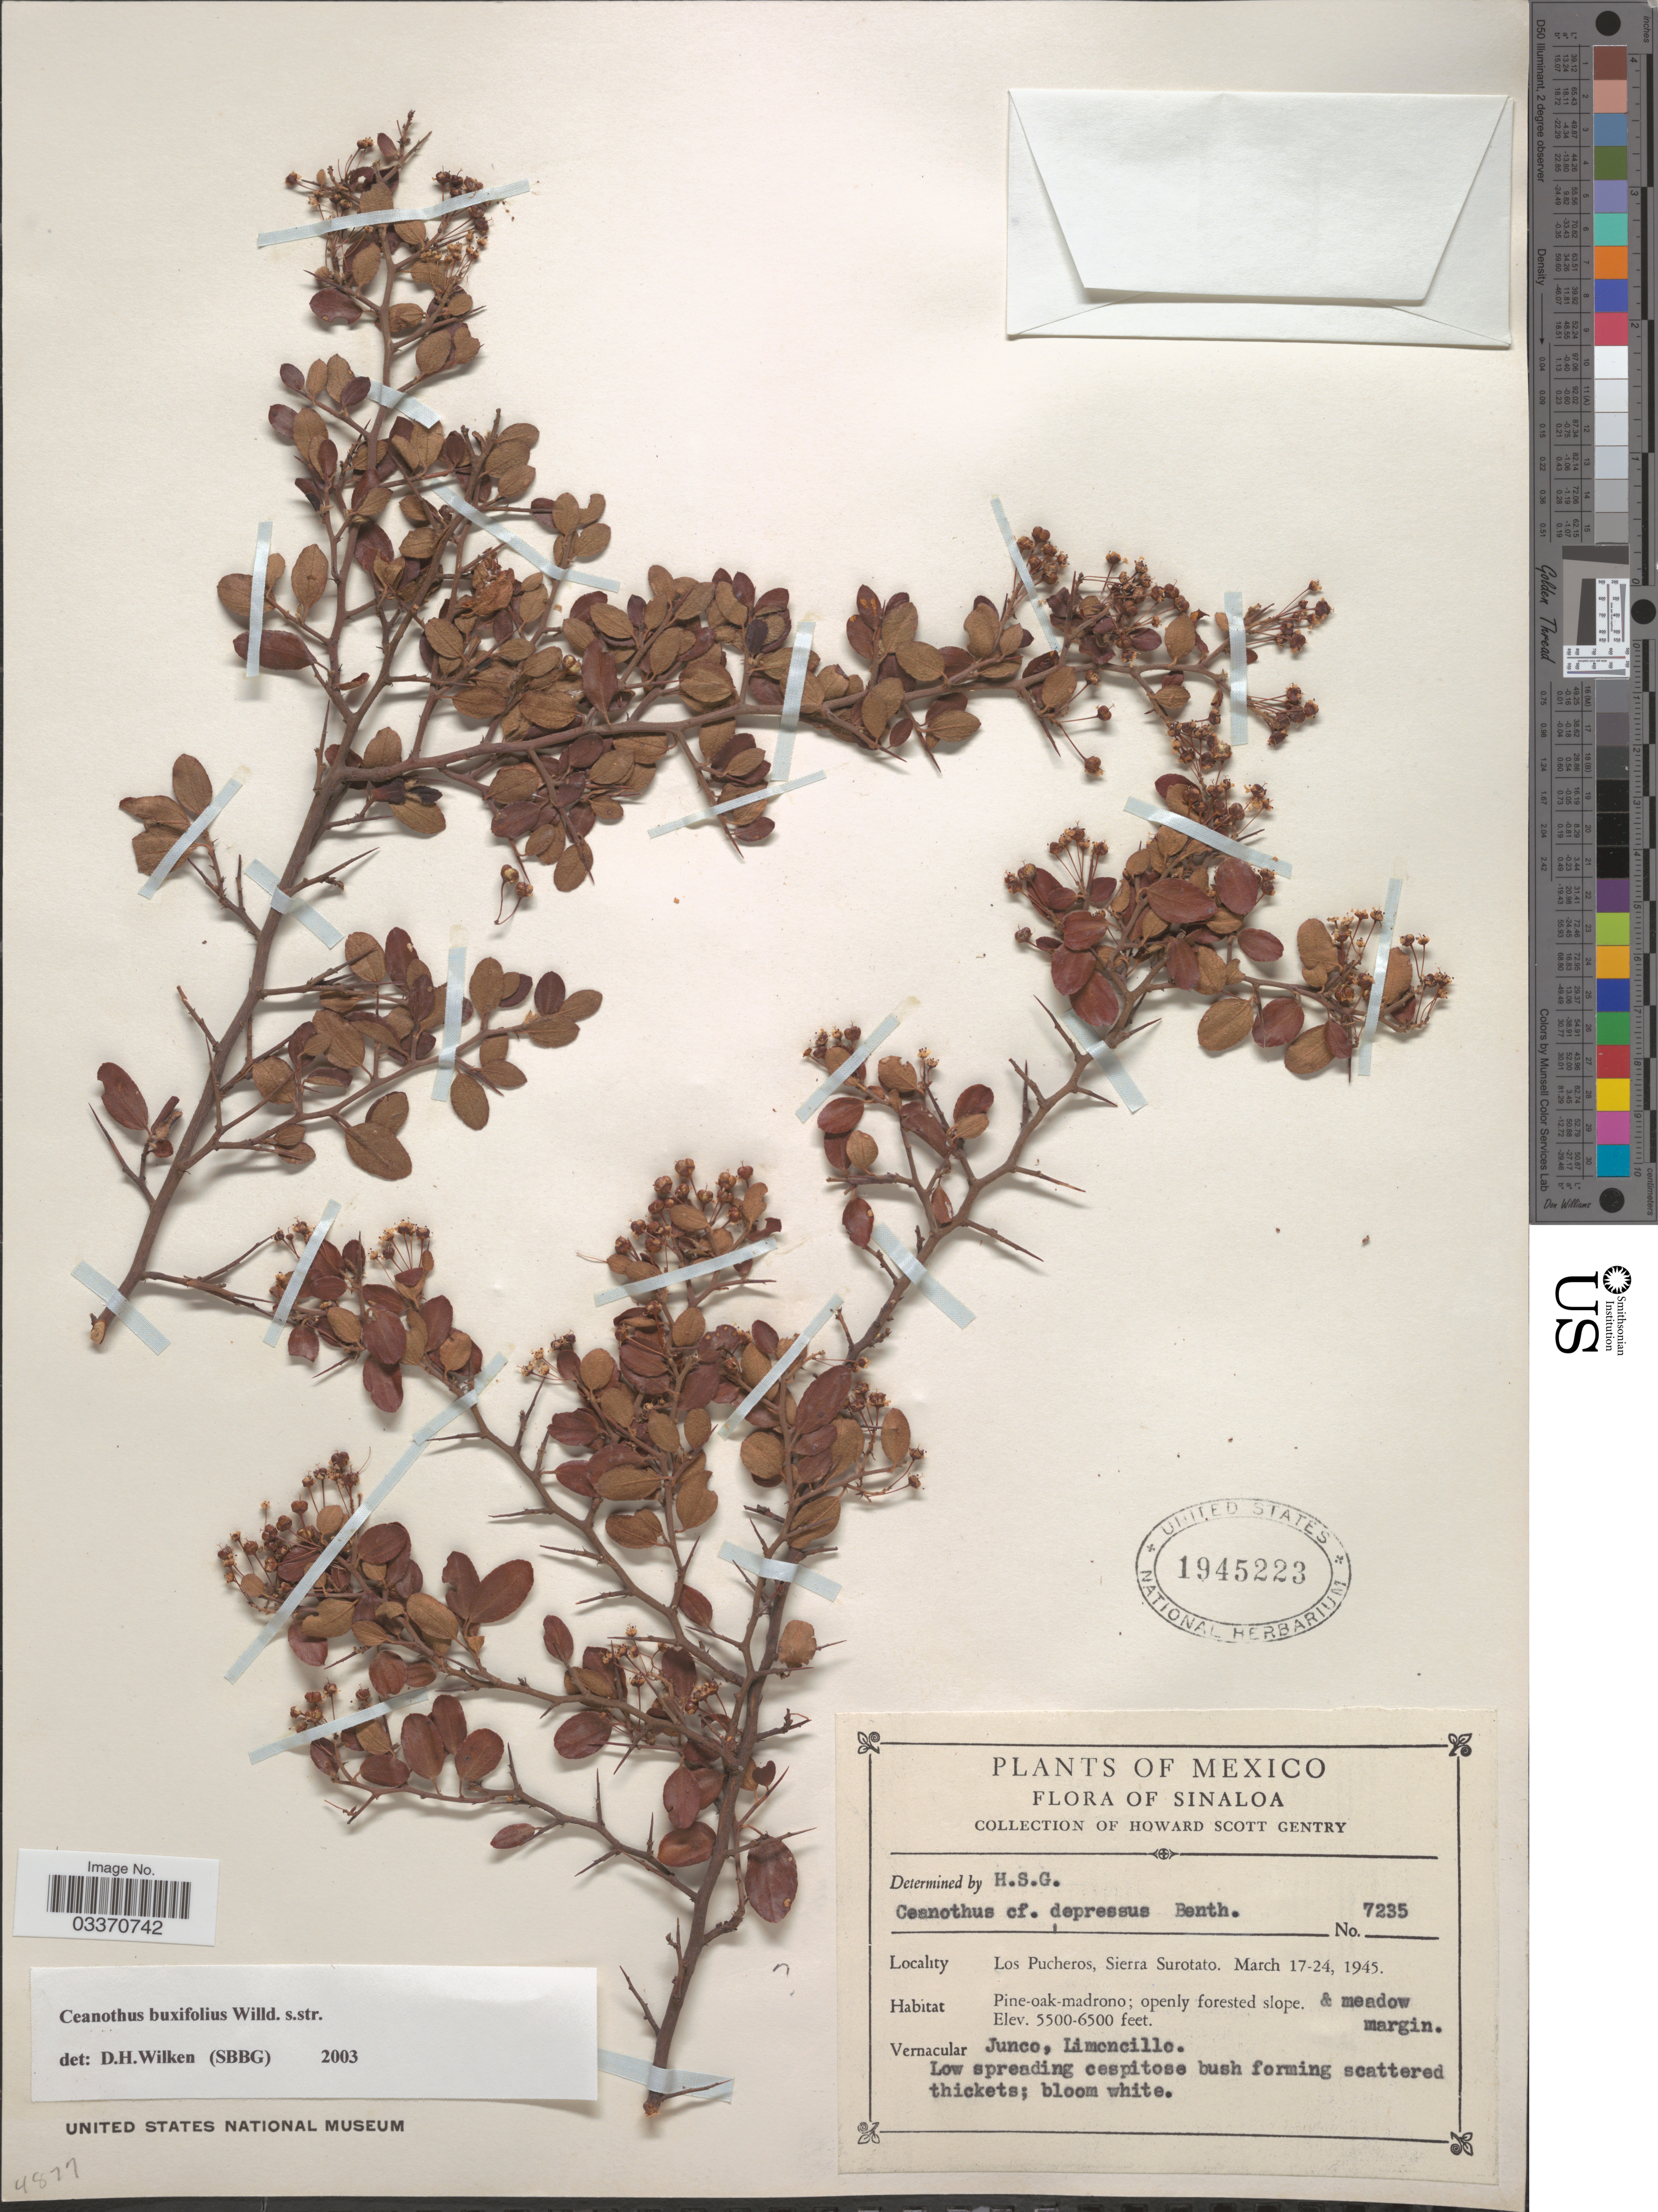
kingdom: Plantae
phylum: Tracheophyta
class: Magnoliopsida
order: Rosales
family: Rhamnaceae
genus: Ceanothus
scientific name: Ceanothus buxifolius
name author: Willd. ex Roem. & Schult.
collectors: H. S. Gentry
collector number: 7235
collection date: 1945-03-17/1945-03-24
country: Mexico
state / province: Sinaloa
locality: Los Pucheros, Sierra Surotato.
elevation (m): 1676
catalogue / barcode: US 1945223